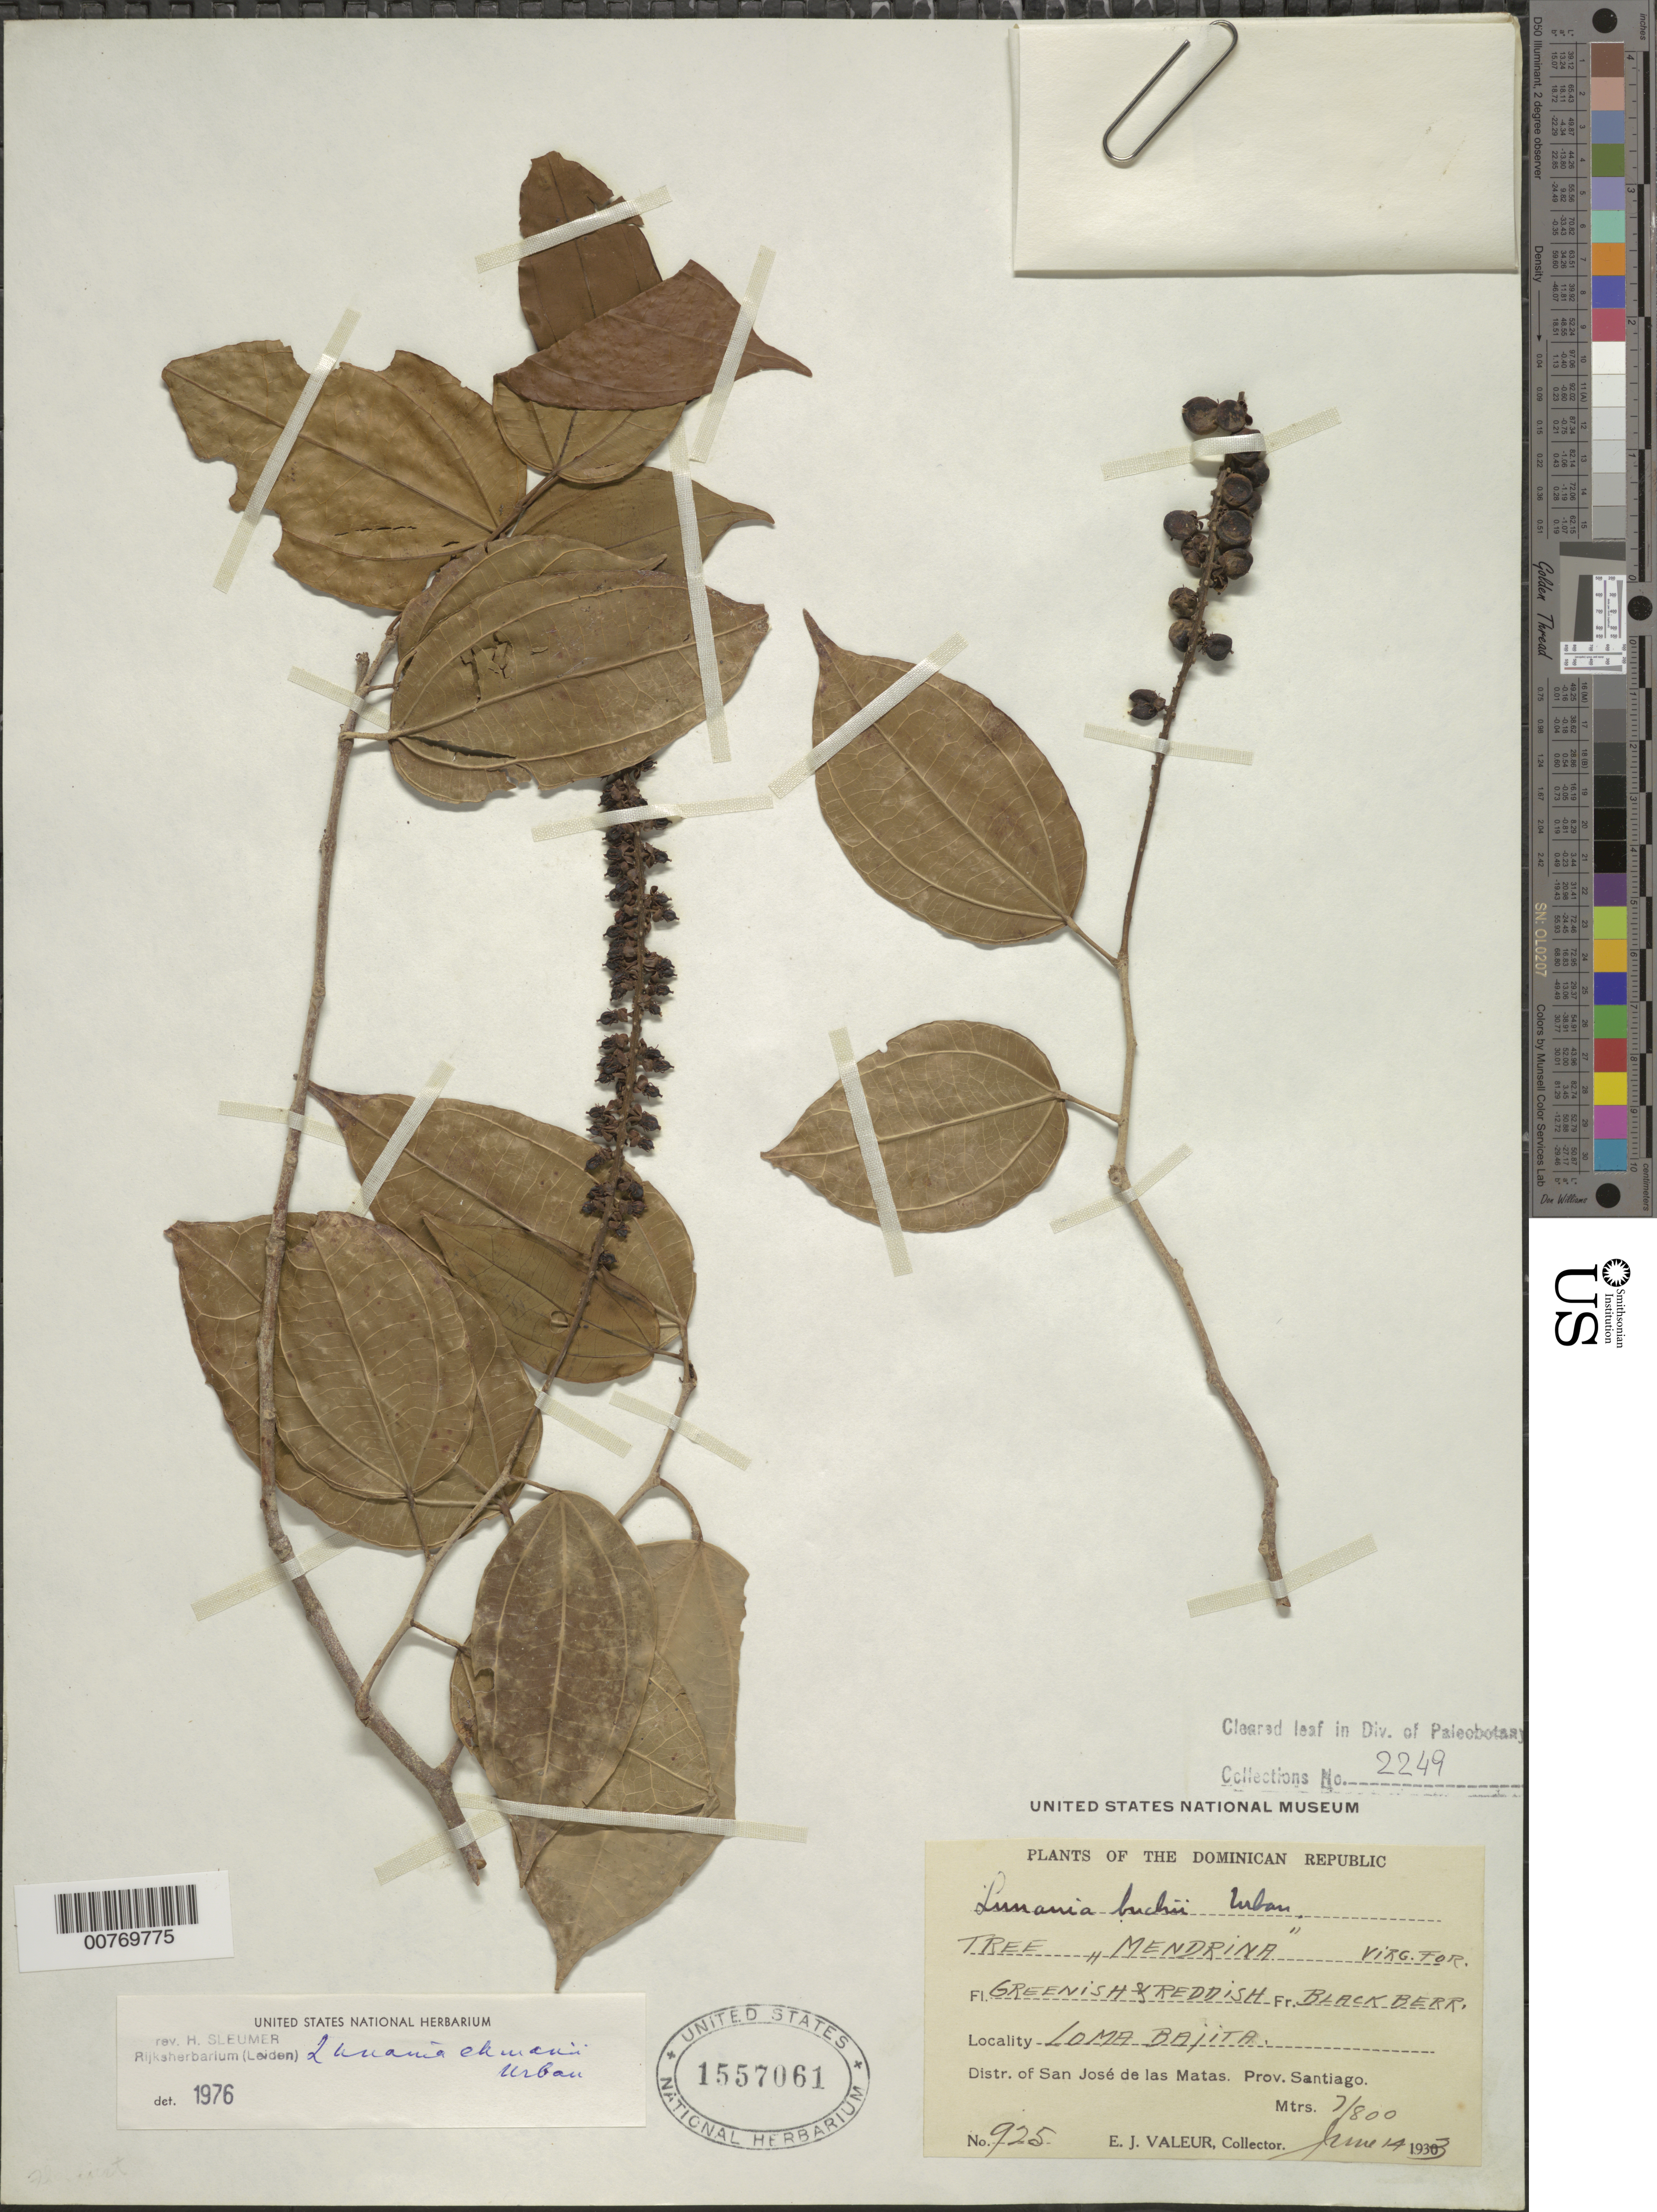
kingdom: Plantae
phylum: Tracheophyta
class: Magnoliopsida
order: Malpighiales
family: Salicaceae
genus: Lunania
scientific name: Lunania ekmanii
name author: Urb.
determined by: Sleumer, H. O.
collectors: E. Valeur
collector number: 925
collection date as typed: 14 Jun 1933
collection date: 1933-06-14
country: Dominican Republic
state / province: Santiago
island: Hispaniola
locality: Distr. San José de Las Matas, Loma Bajita.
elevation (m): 700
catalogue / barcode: US 1557061